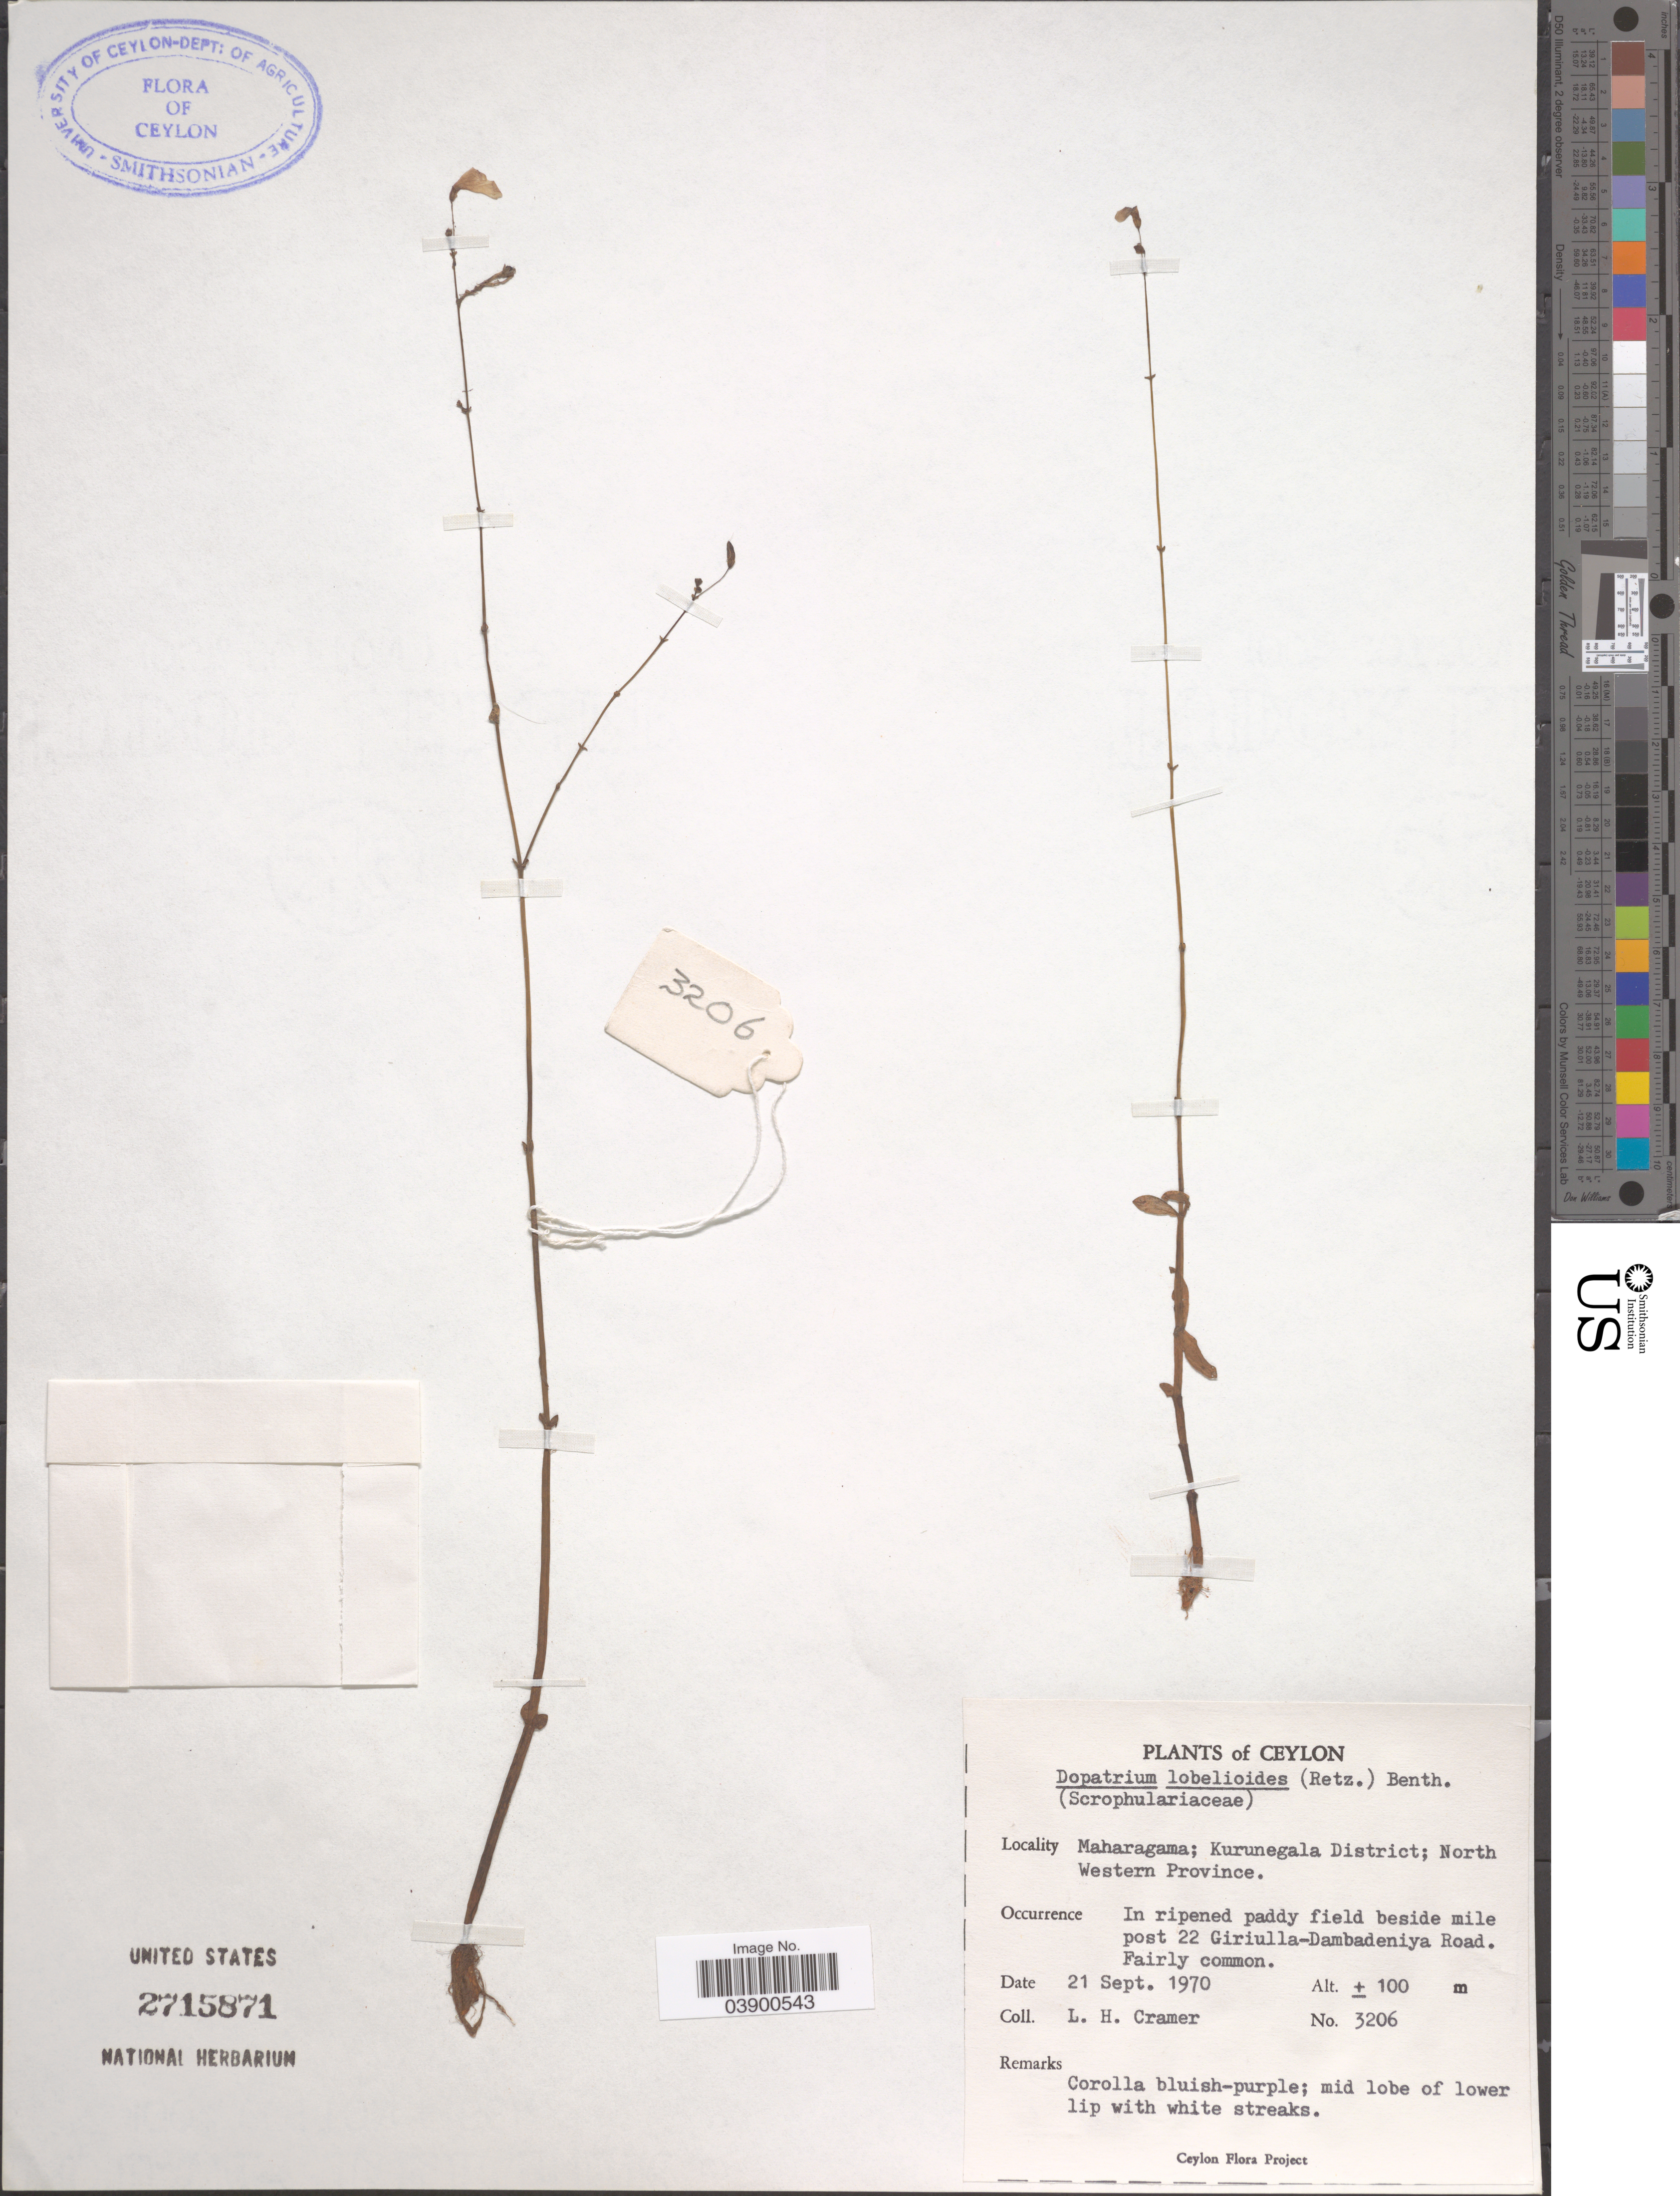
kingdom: Plantae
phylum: Tracheophyta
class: Magnoliopsida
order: Lamiales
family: Plantaginaceae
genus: Dopatrium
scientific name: Dopatrium lobelioides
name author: (Retz.) Benth.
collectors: L. H. Cramer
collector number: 3206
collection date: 1970-09-21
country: Sri Lanka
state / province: North Western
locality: Ceylon. Maharagama; Kurunegala District. Field beside mile post 22 Giriulla-Dambaniya Road.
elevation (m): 100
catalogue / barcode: US 2715871